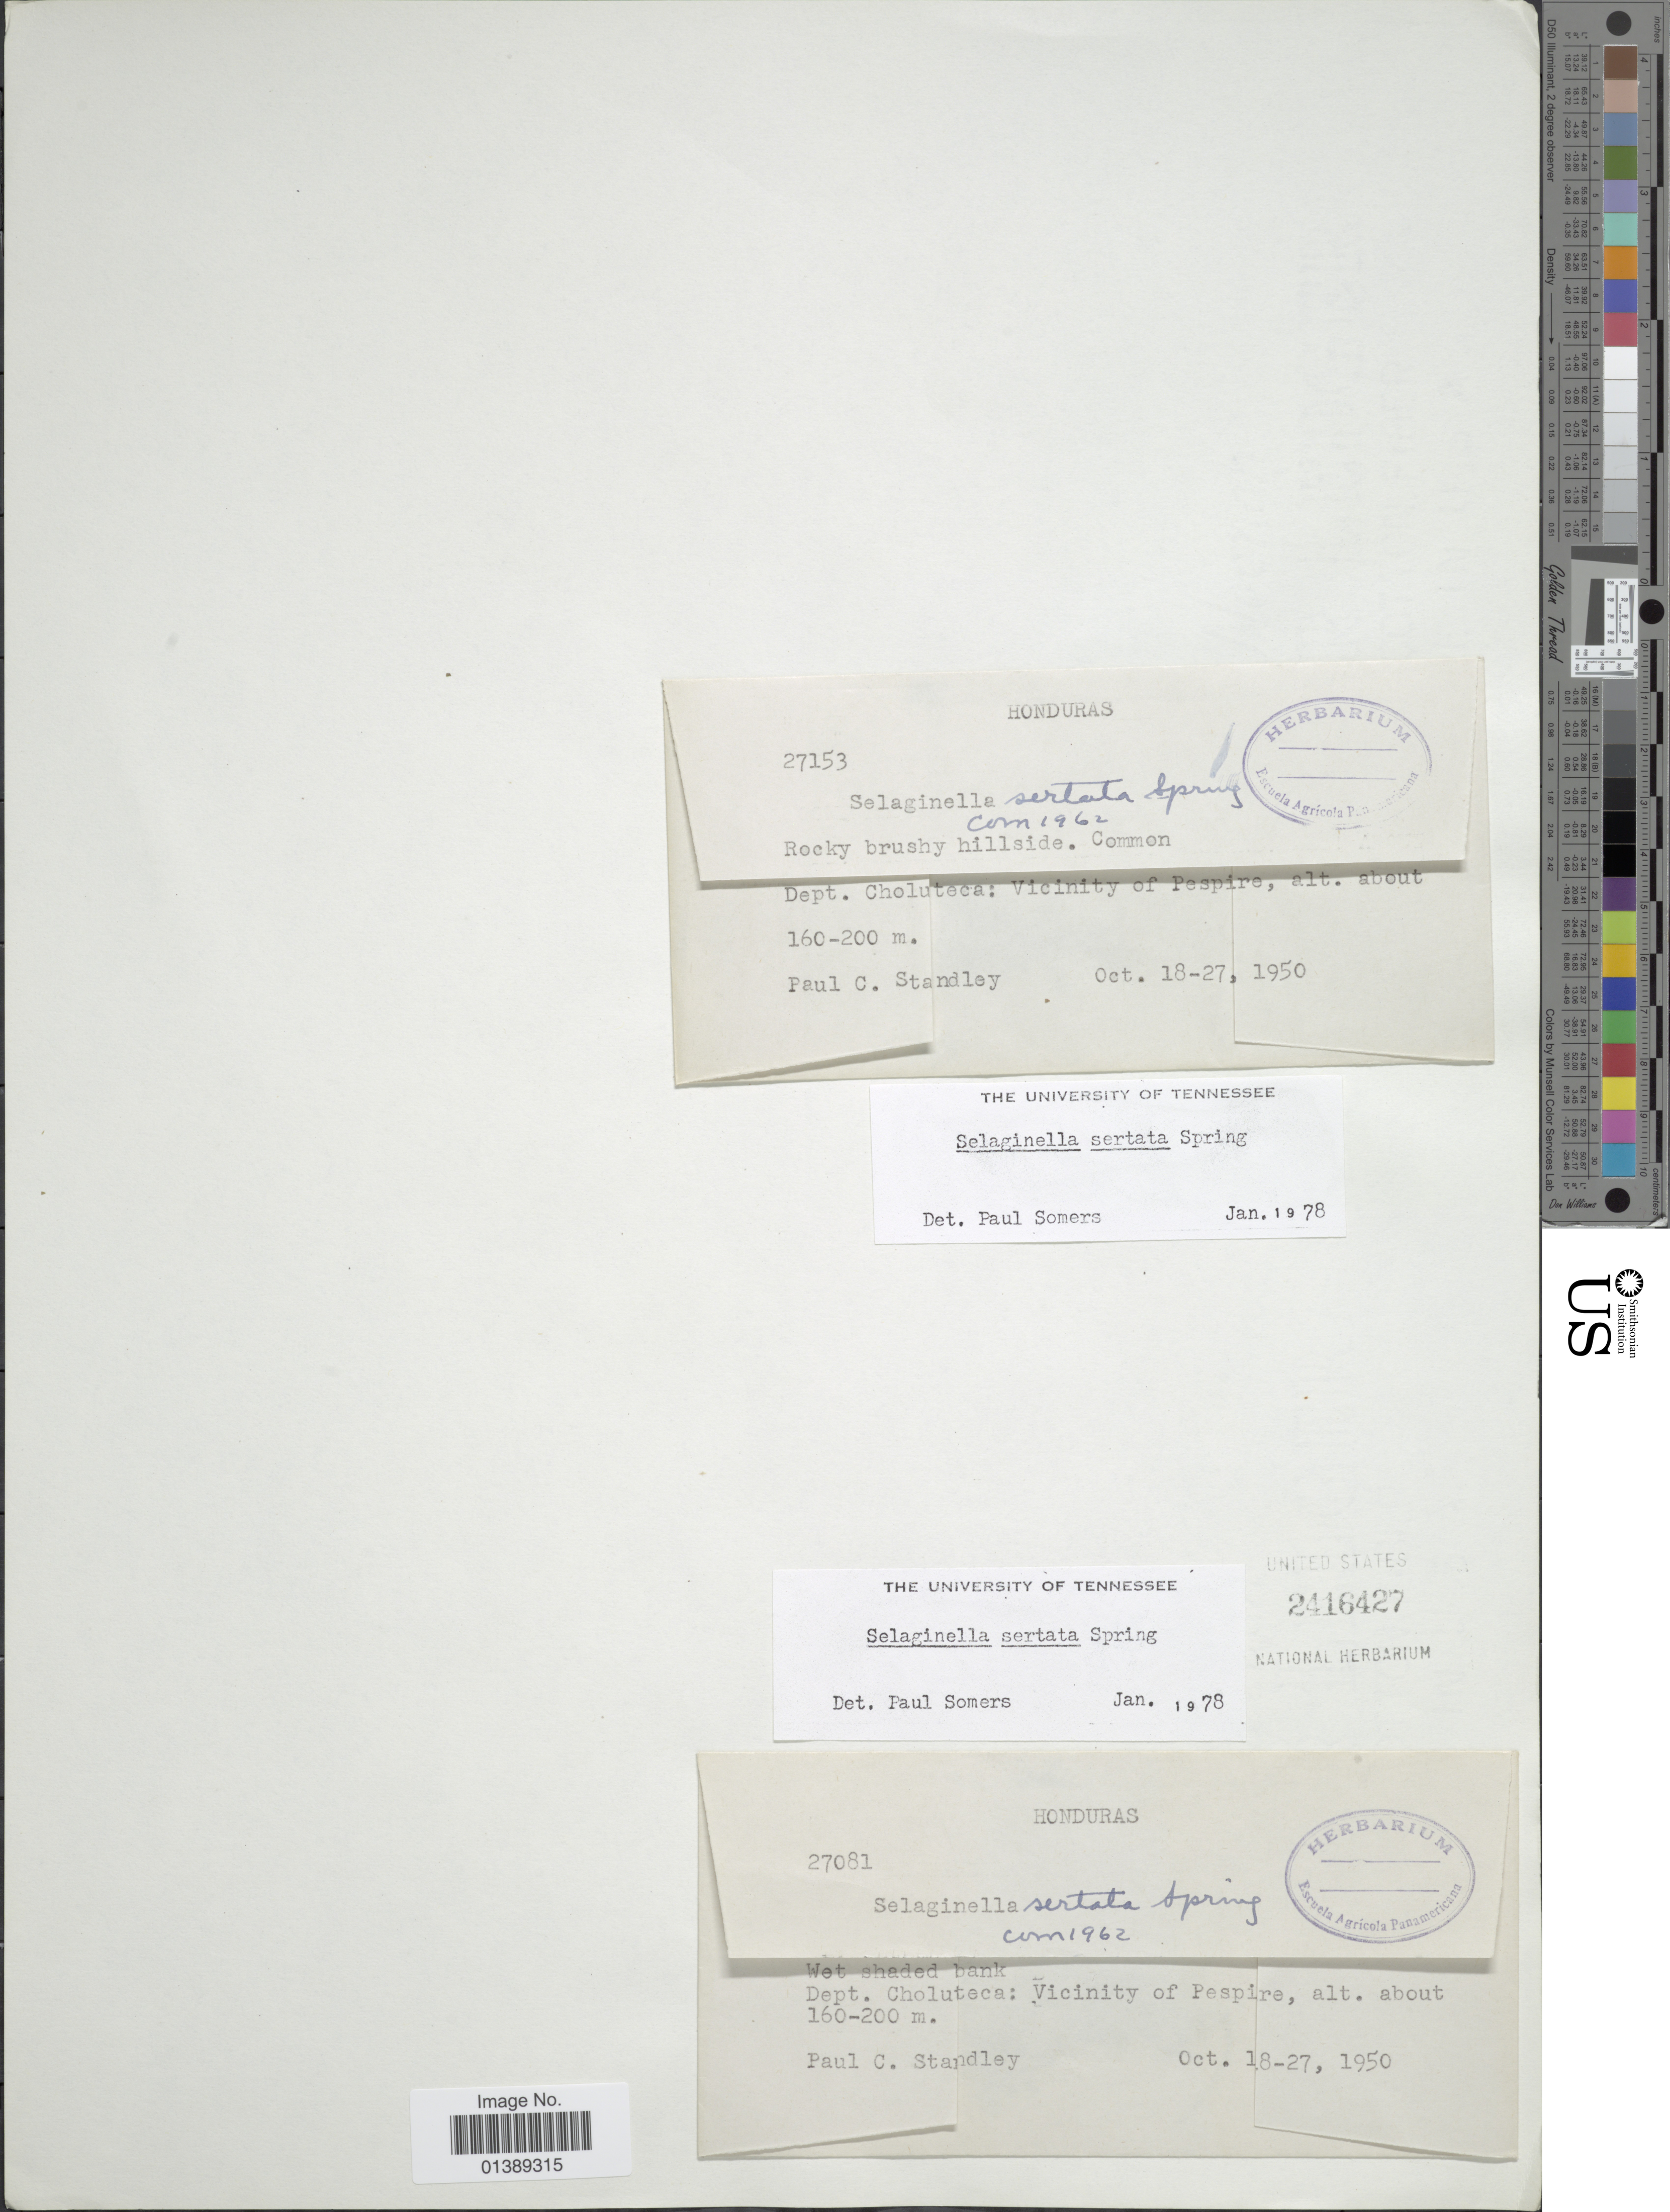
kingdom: Plantae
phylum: Tracheophyta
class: Lycopodiopsida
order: Selaginellales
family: Selaginellaceae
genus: Selaginella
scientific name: Selaginella sertata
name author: Spring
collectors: P. C. Standley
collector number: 27153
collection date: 1950-10-18/1950-10-27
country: Honduras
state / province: Choluteca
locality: Vicinity of Pespire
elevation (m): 160